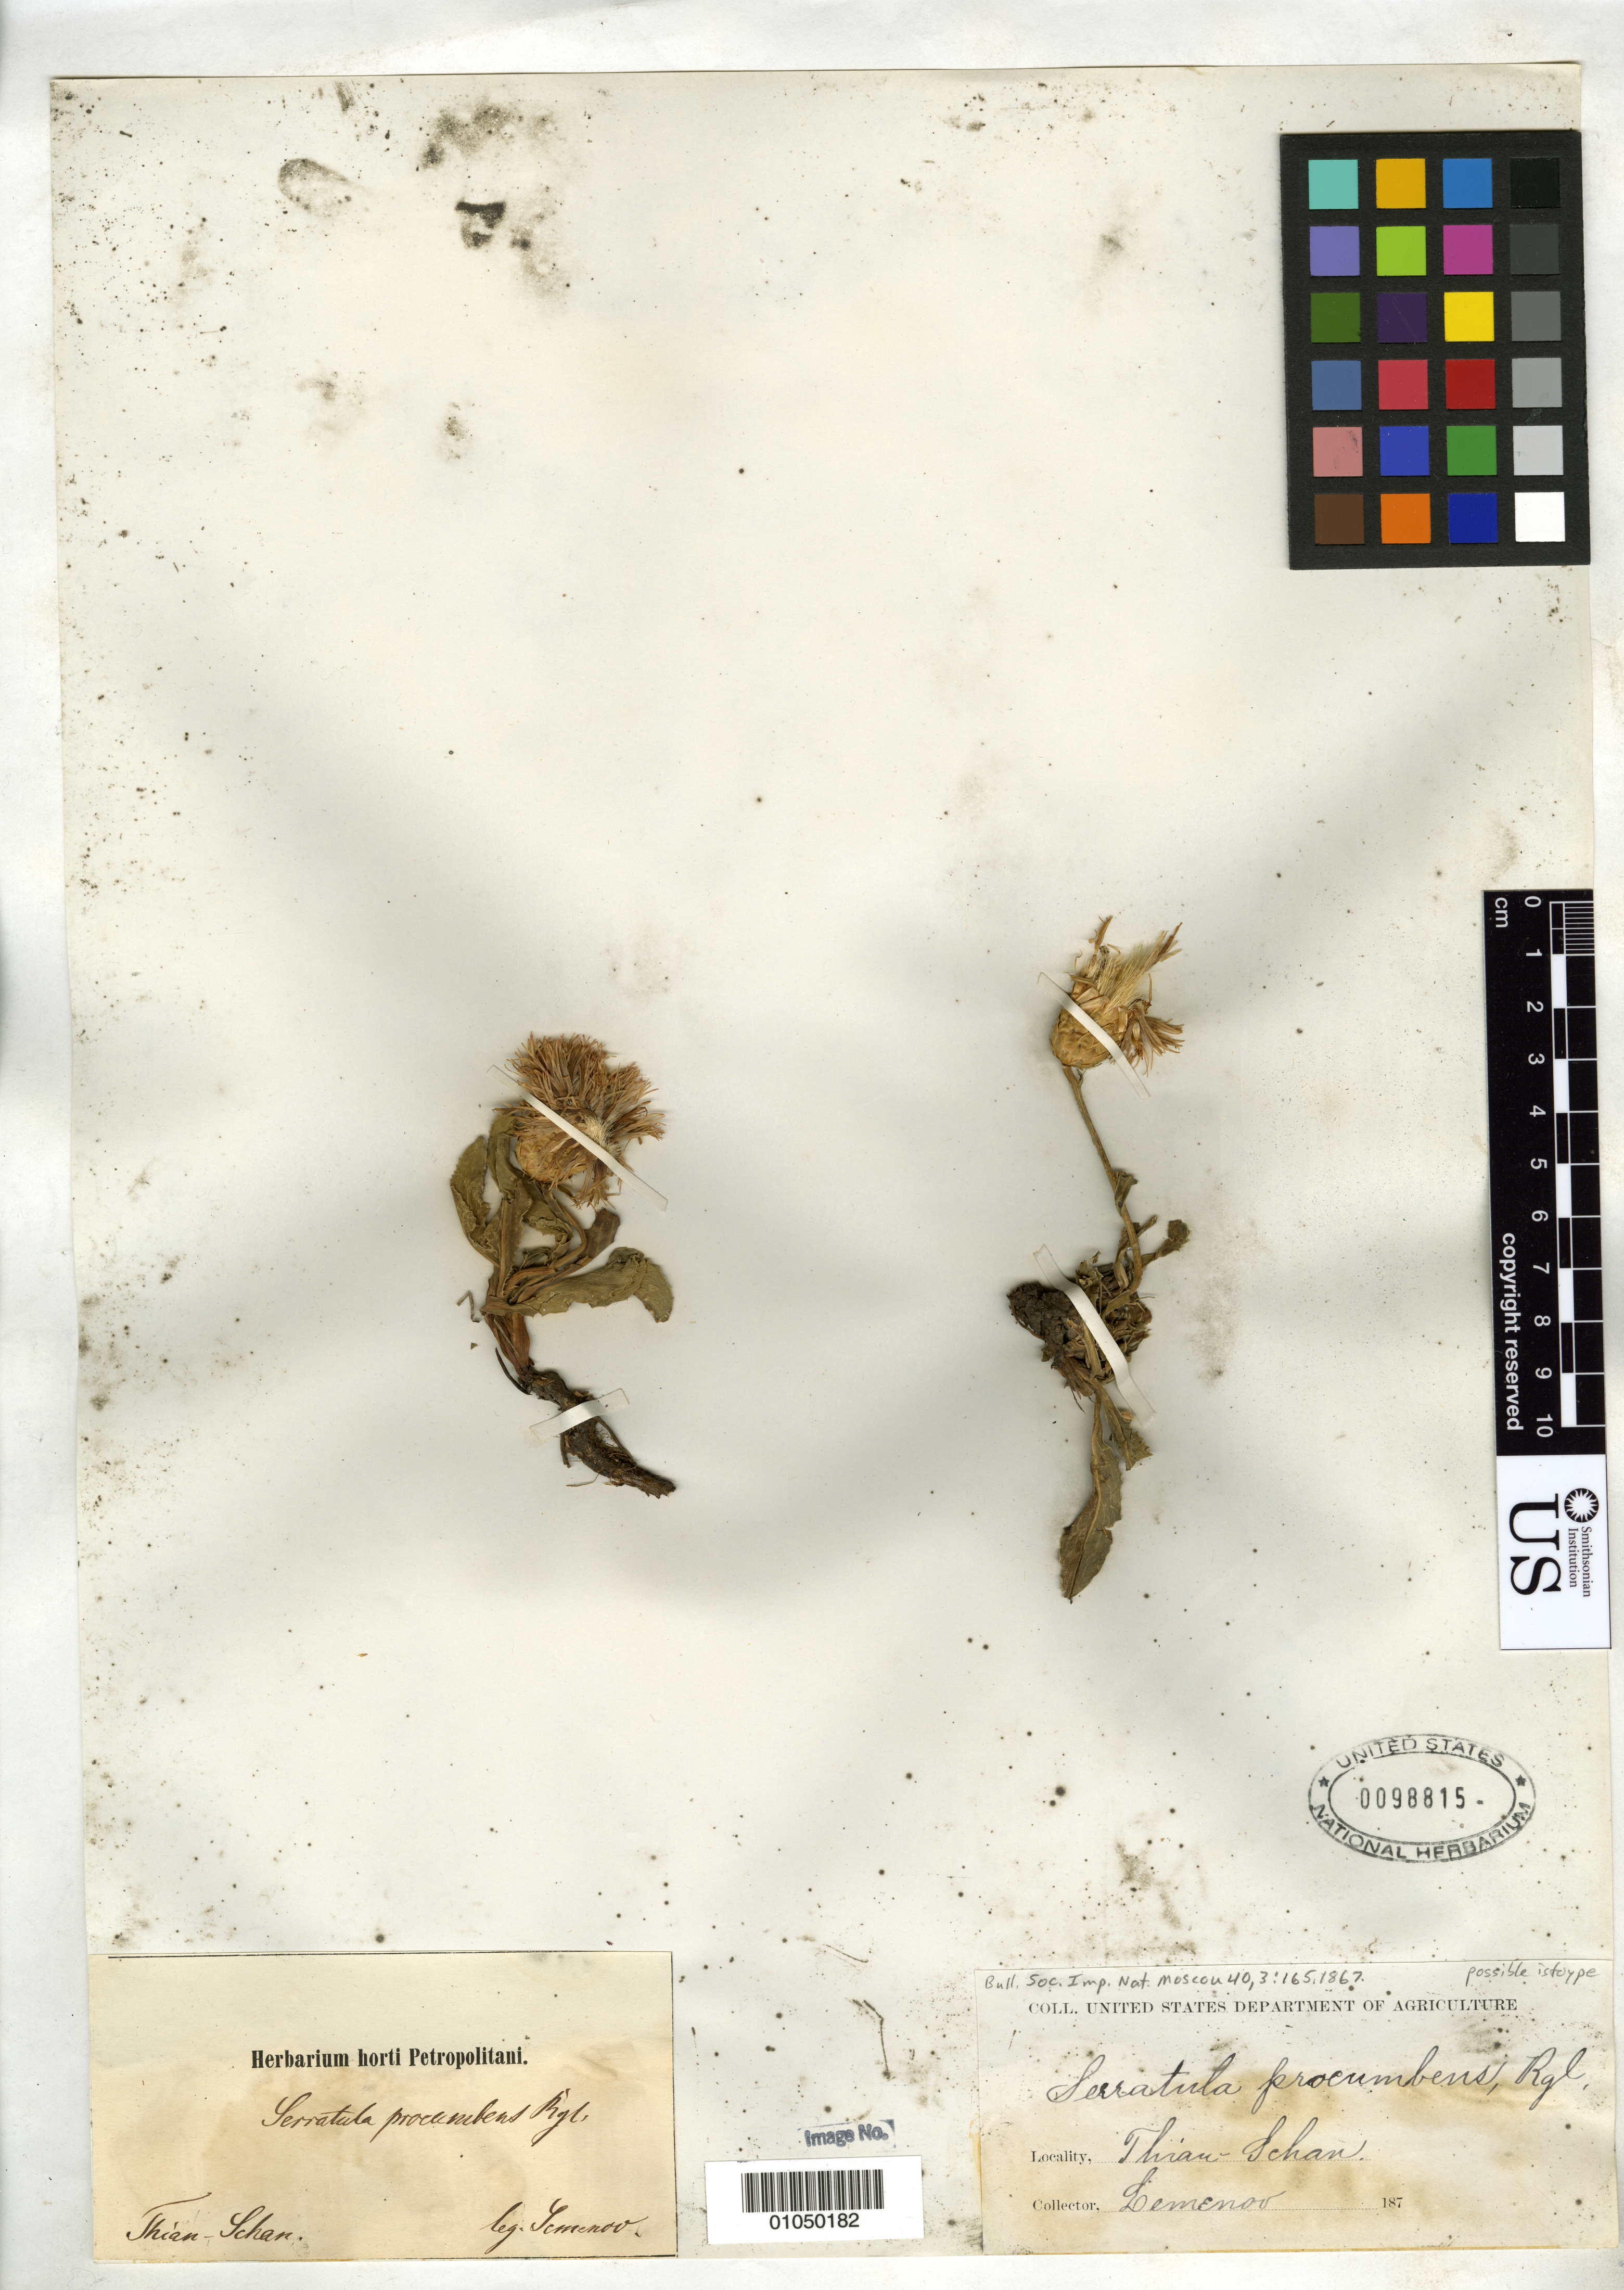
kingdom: Plantae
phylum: Tracheophyta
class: Magnoliopsida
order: Asterales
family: Asteraceae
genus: Serratula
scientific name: Serratula procumbens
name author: Regel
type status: Possible Isotype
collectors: P. P. Semenov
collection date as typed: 187-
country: Kazakhstan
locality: Thian-Schan. [Protologue, "Im Thian-Schan am Tekes bei 8000' Höhe blühende Exemplare"]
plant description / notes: "Thian-Schan" [Tian Shan] and Tekes [Tekesi] River could be in Kazakhstan or China.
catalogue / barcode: US 98815